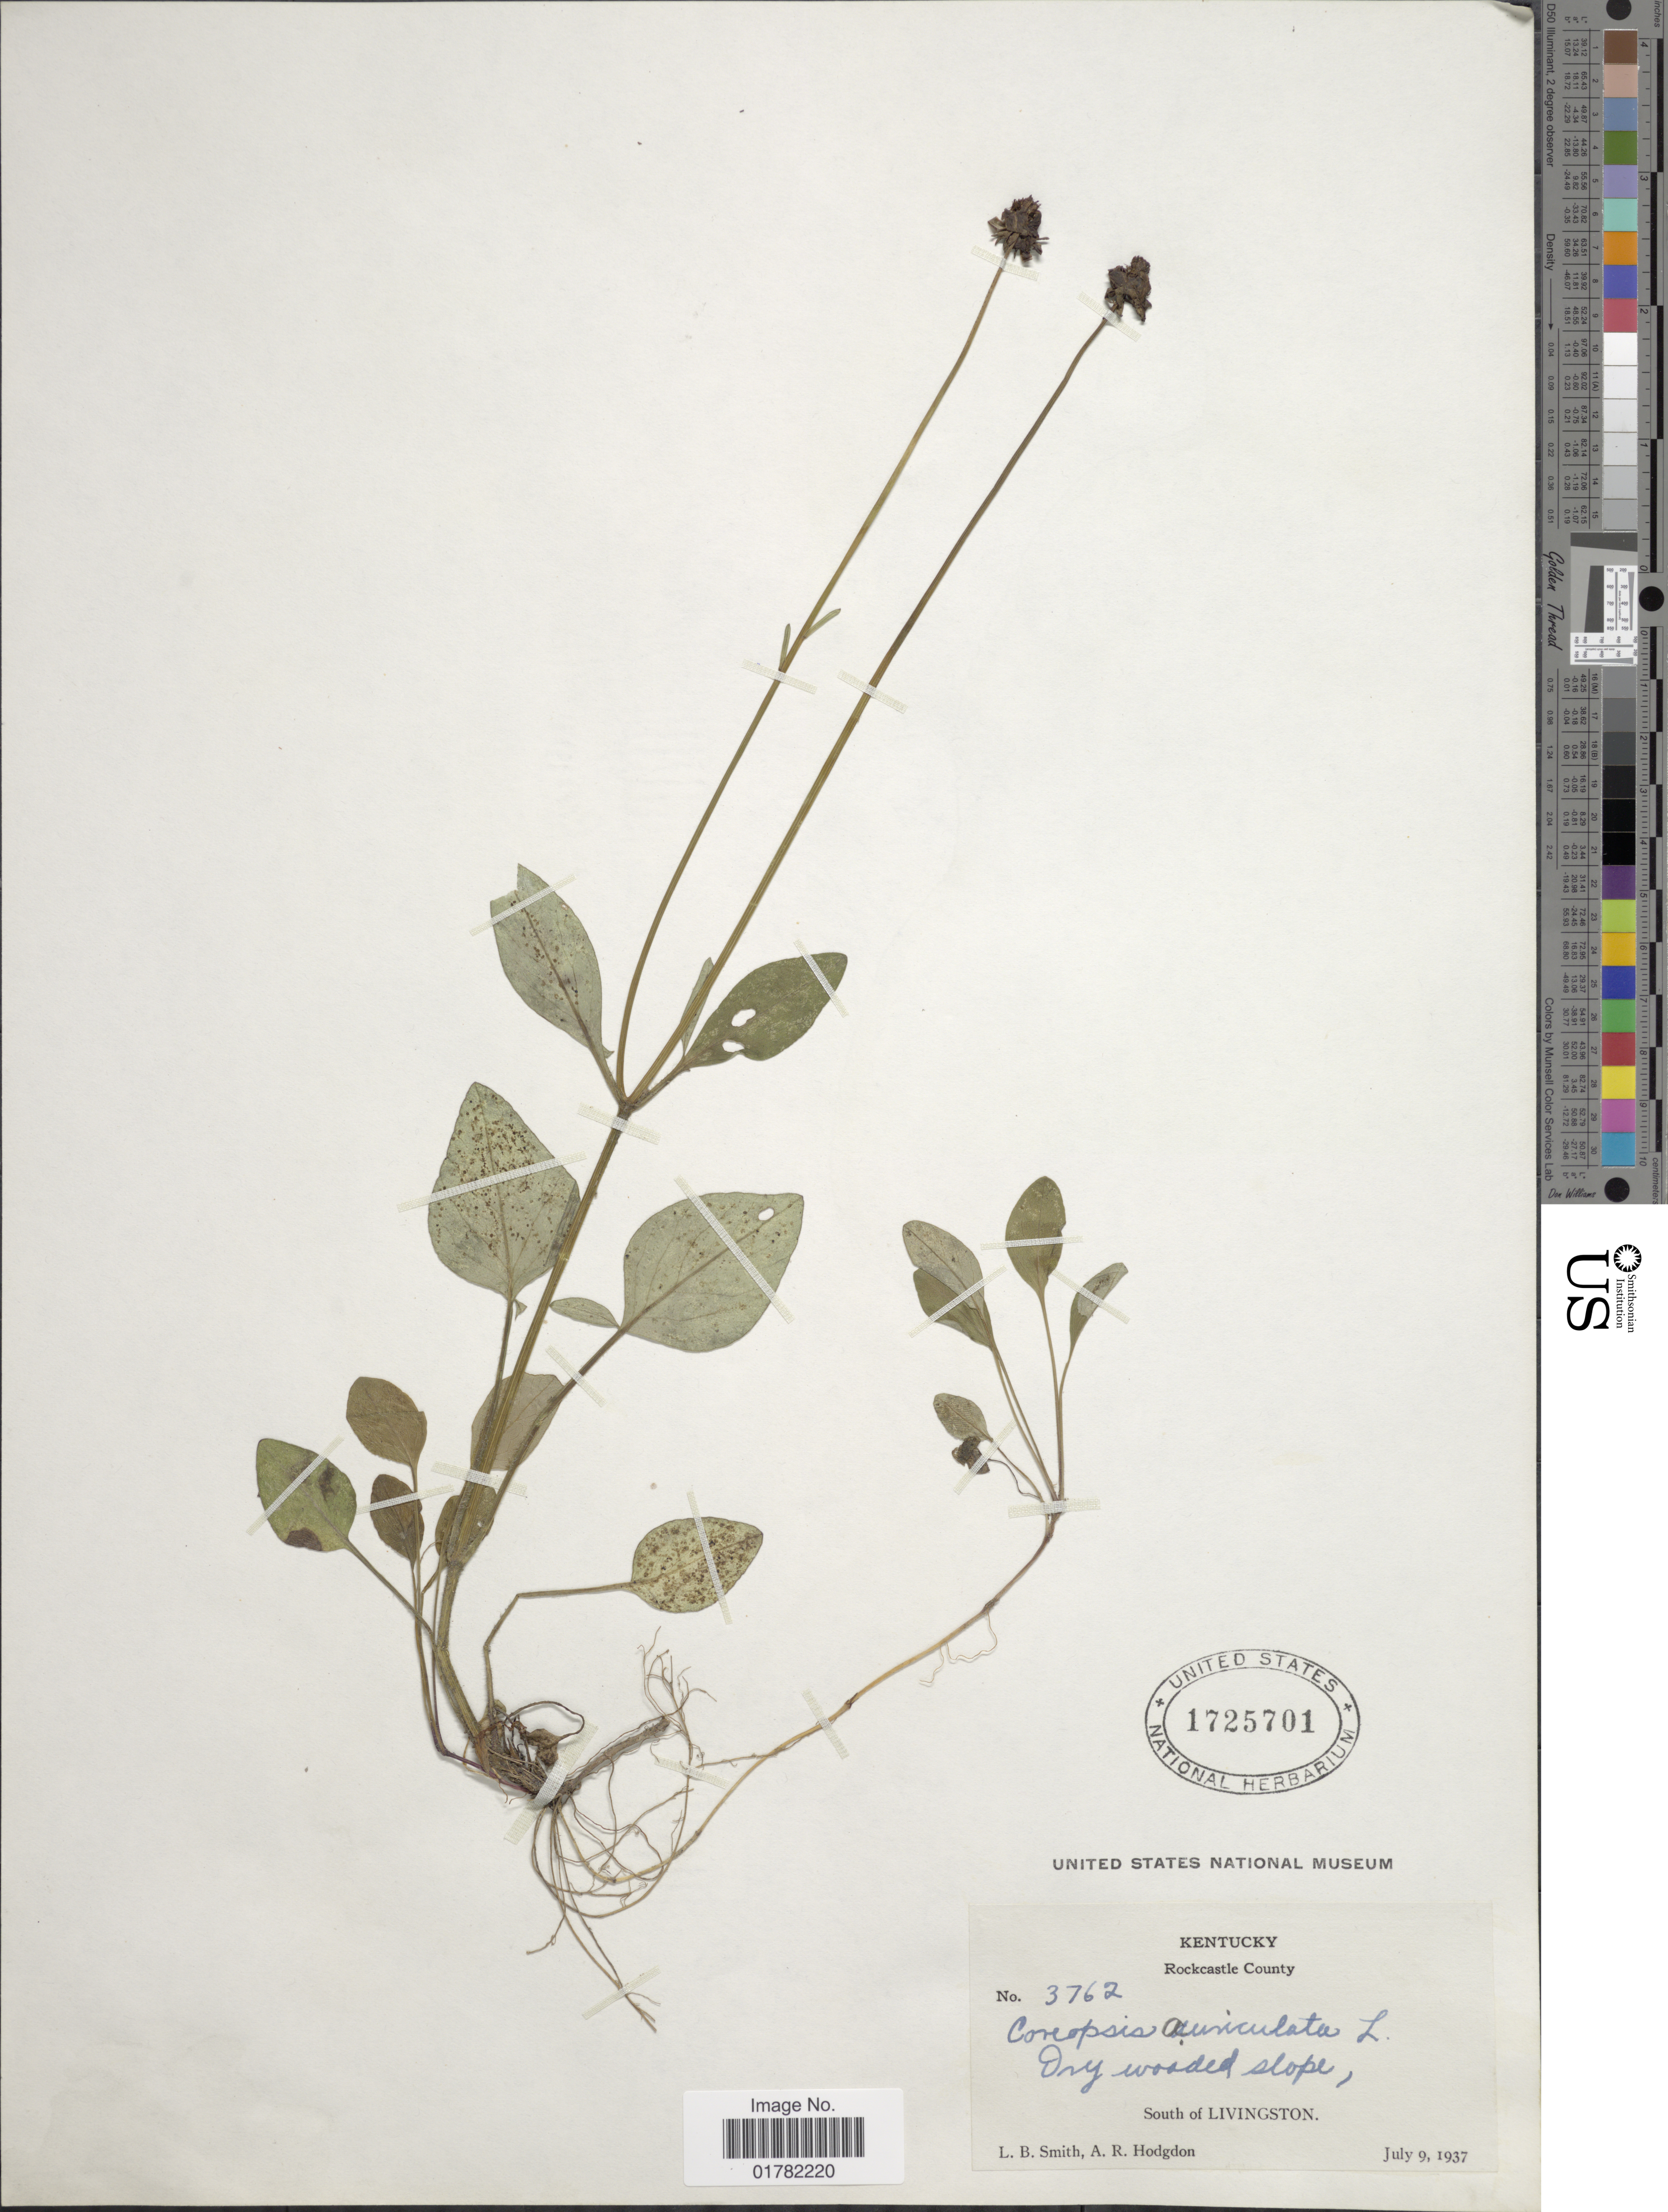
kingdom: Plantae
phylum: Tracheophyta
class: Magnoliopsida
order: Asterales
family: Asteraceae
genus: Coreopsis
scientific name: Coreopsis auriculata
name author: L.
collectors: L. Smith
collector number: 3762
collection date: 1937-07-09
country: United States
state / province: Kentucky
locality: Rockcastle County, Dry wooded slope, South of Livingston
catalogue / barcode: US 1725701